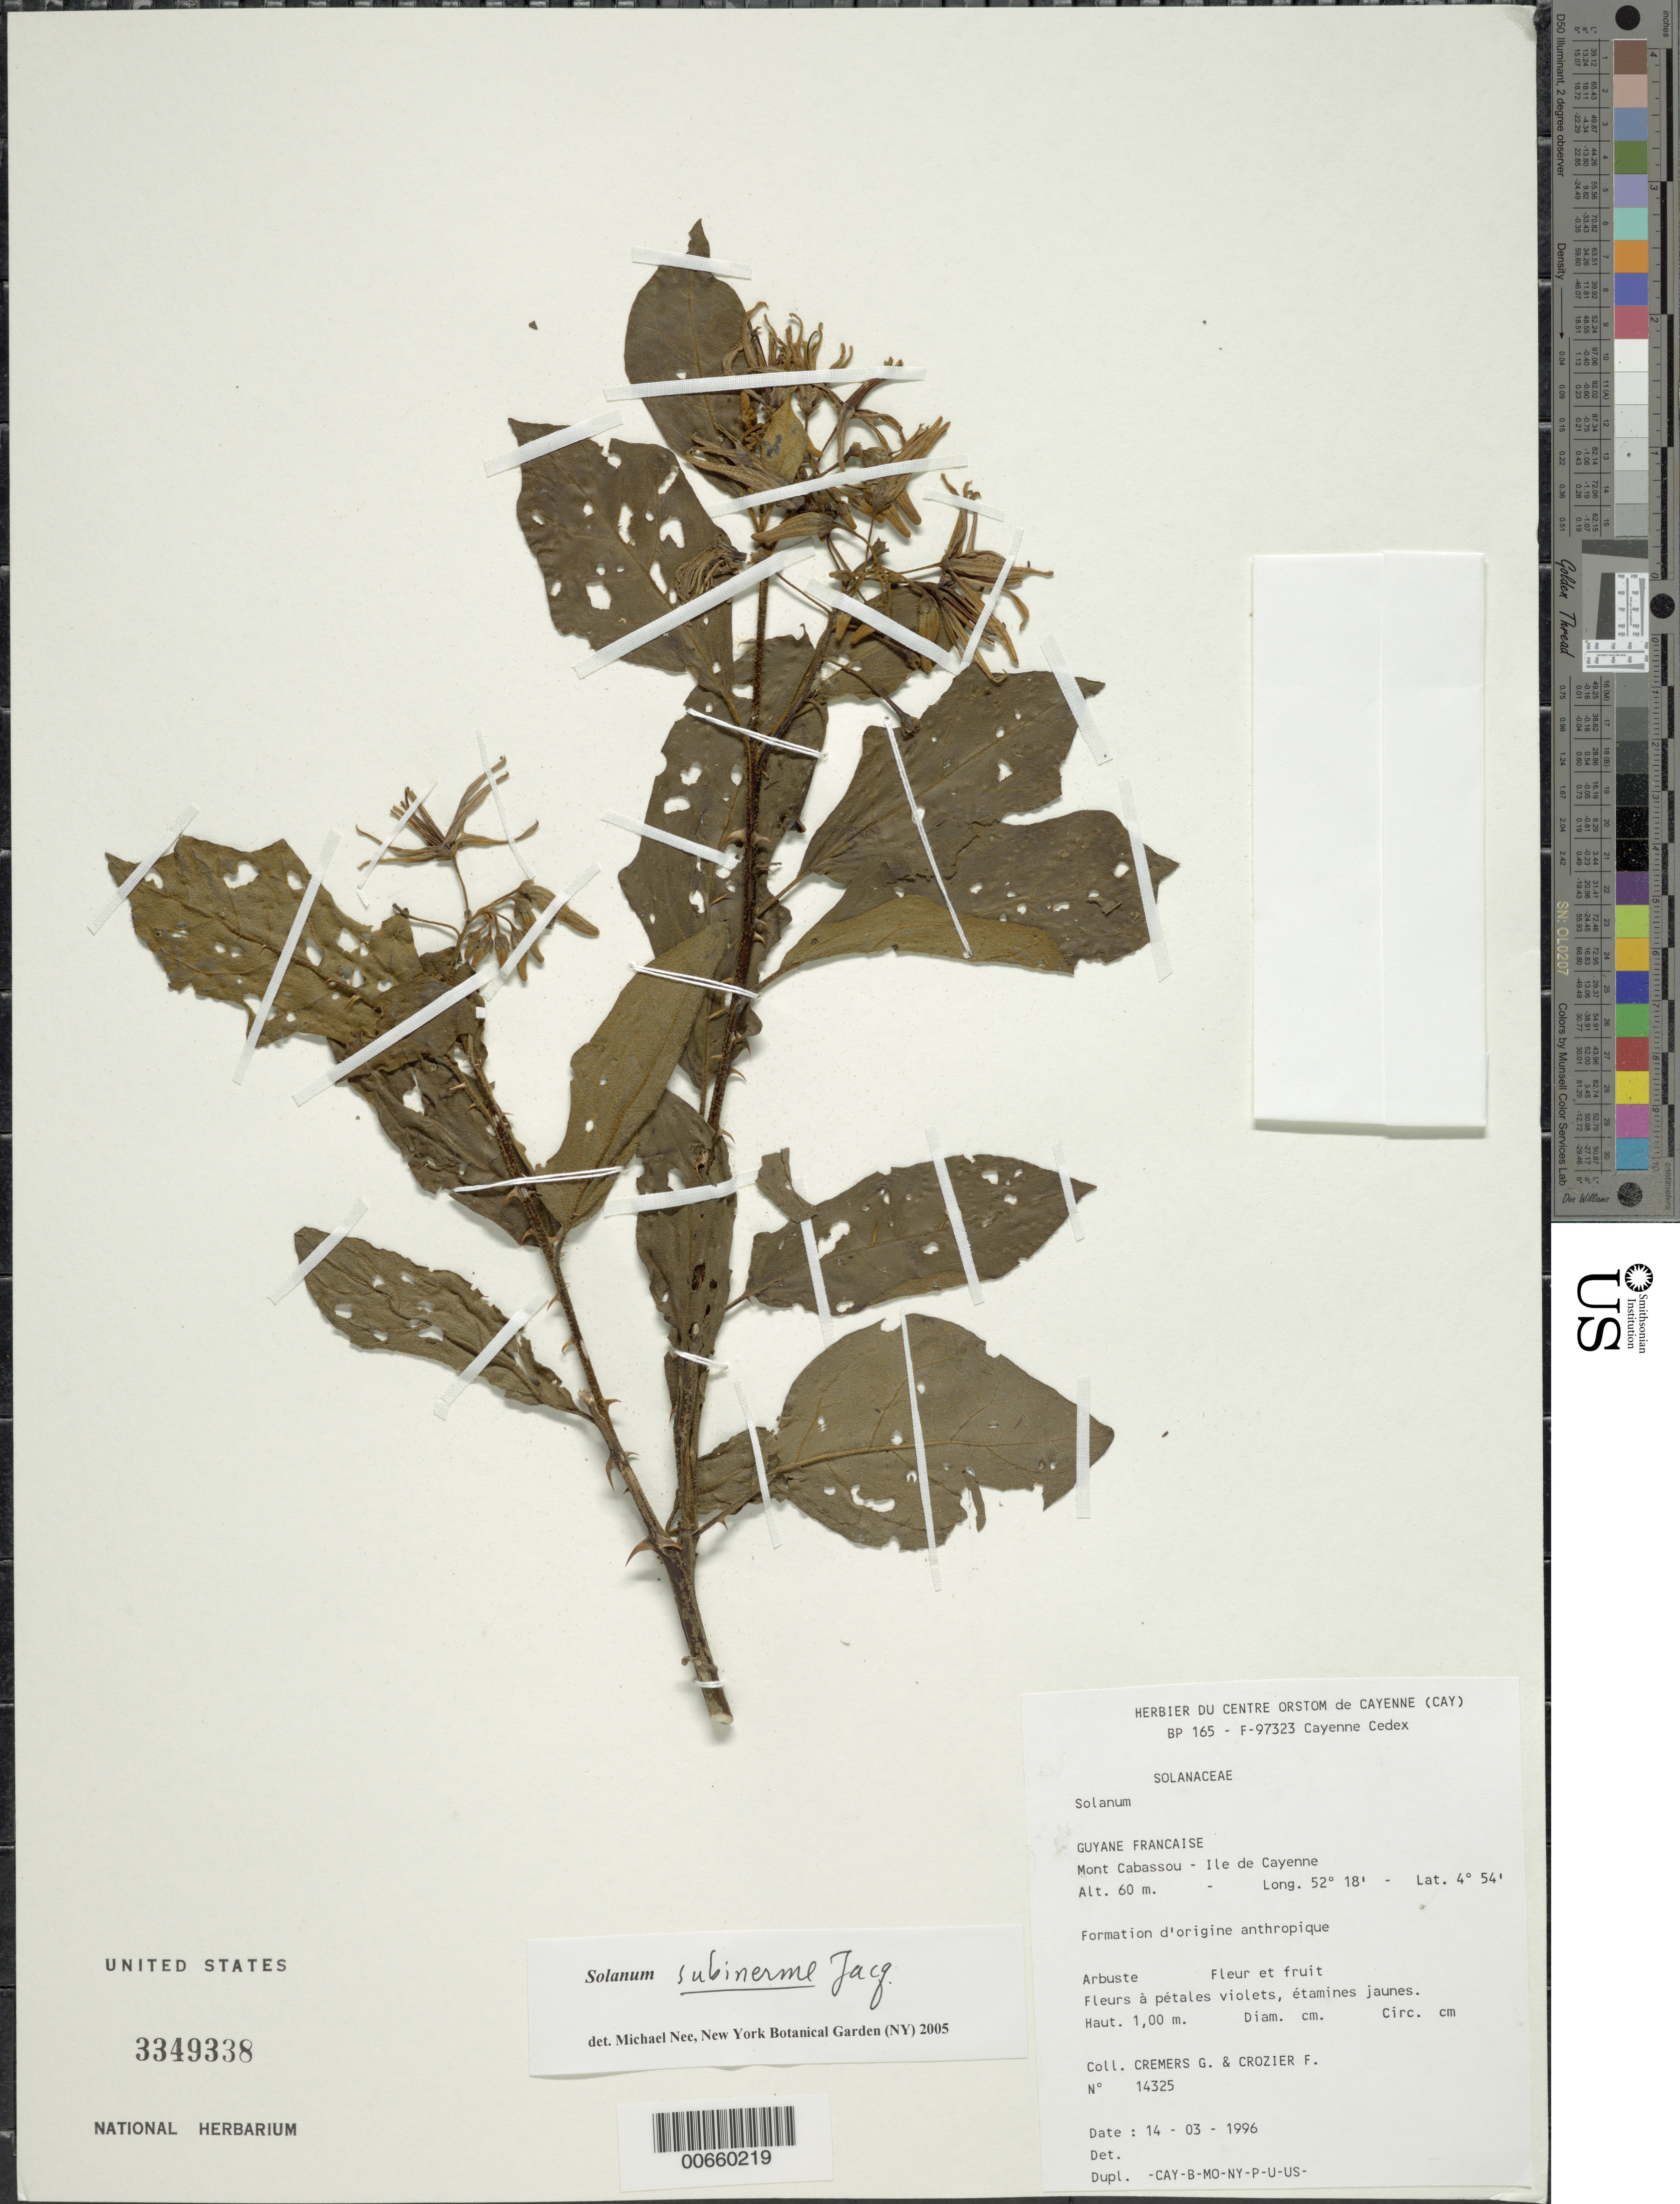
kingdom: Plantae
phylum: Tracheophyta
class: Magnoliopsida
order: Solanales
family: Solanaceae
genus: Solanum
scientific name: Solanum viarum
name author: Dunal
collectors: G. Cremers & F. Crozier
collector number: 14325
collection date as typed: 3 Mar 1996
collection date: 1996-03-03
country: French Guiana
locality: Mont Cabassou, Ile de Cayenne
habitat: Formation d'origine anthropique.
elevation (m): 60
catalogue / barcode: US 3349338